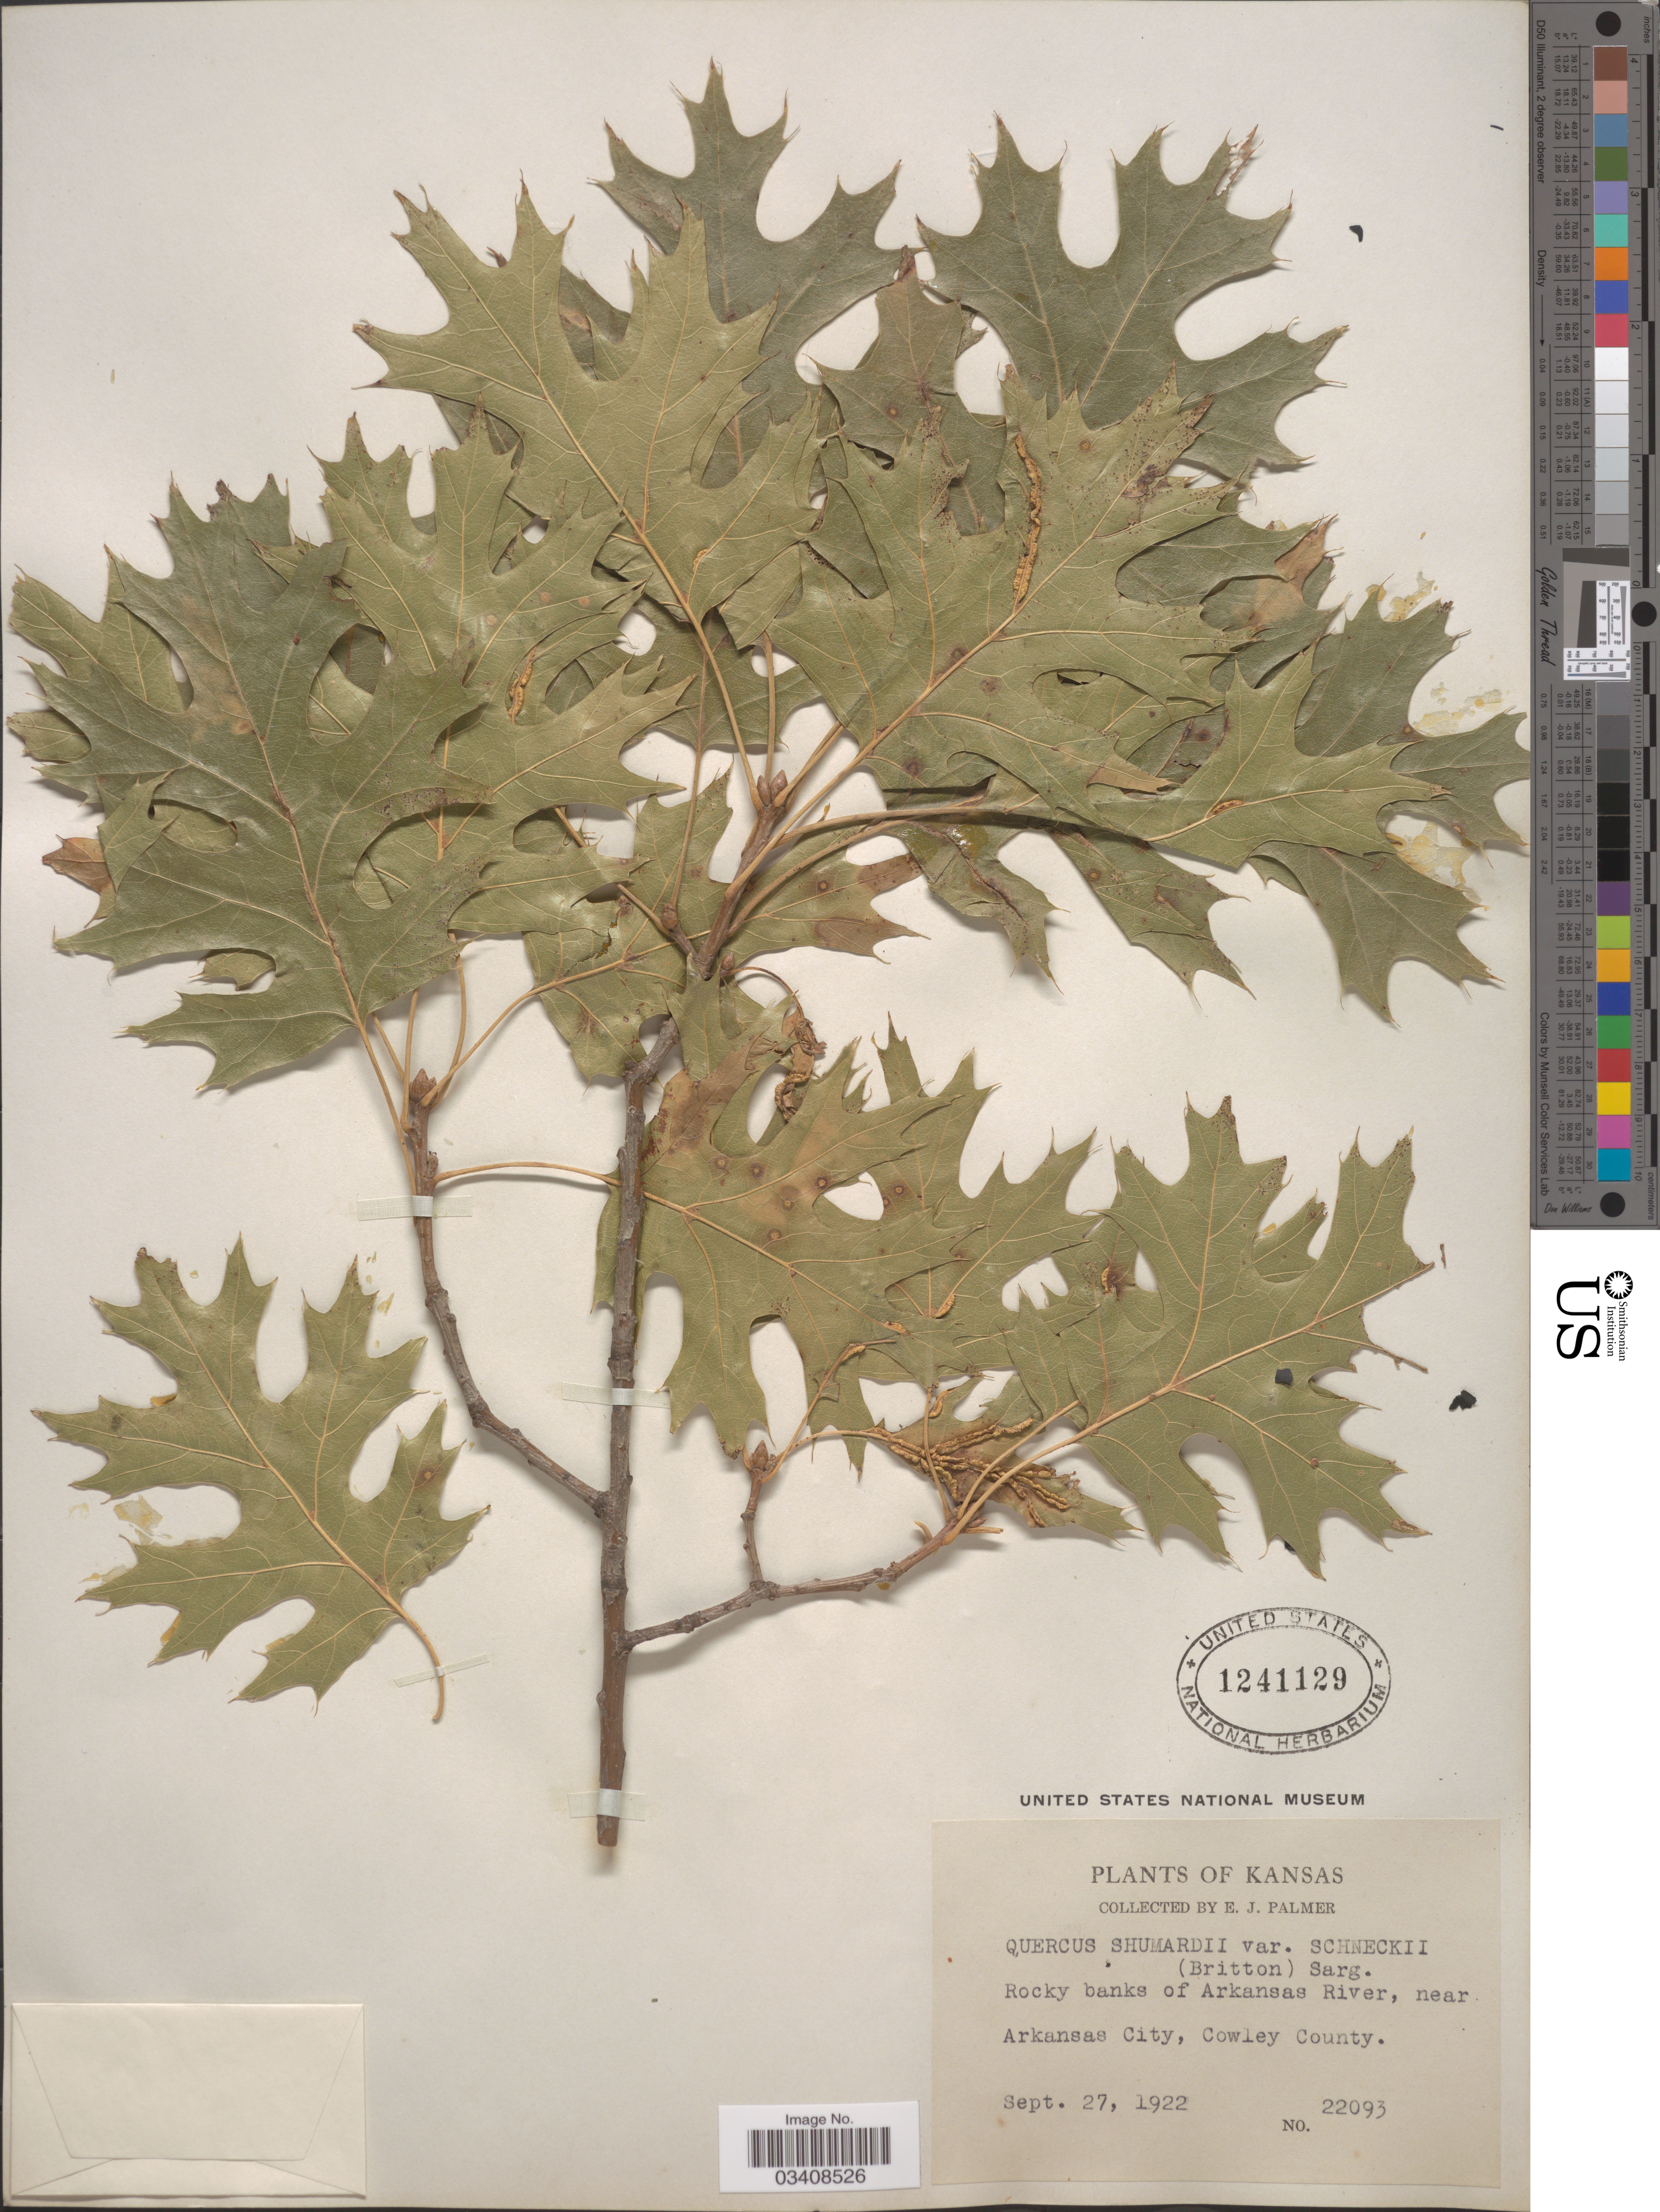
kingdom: Plantae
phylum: Tracheophyta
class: Magnoliopsida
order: Fagales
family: Fagaceae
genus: Quercus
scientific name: Quercus shumardii var. schneckii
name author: (Britton) Sarg.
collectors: E. J. Palmer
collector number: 22093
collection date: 1922-09-27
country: United States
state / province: Kansas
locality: Rocky banks of Arkansas River, near Arkansas City, Cowley County.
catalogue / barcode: US 1241129